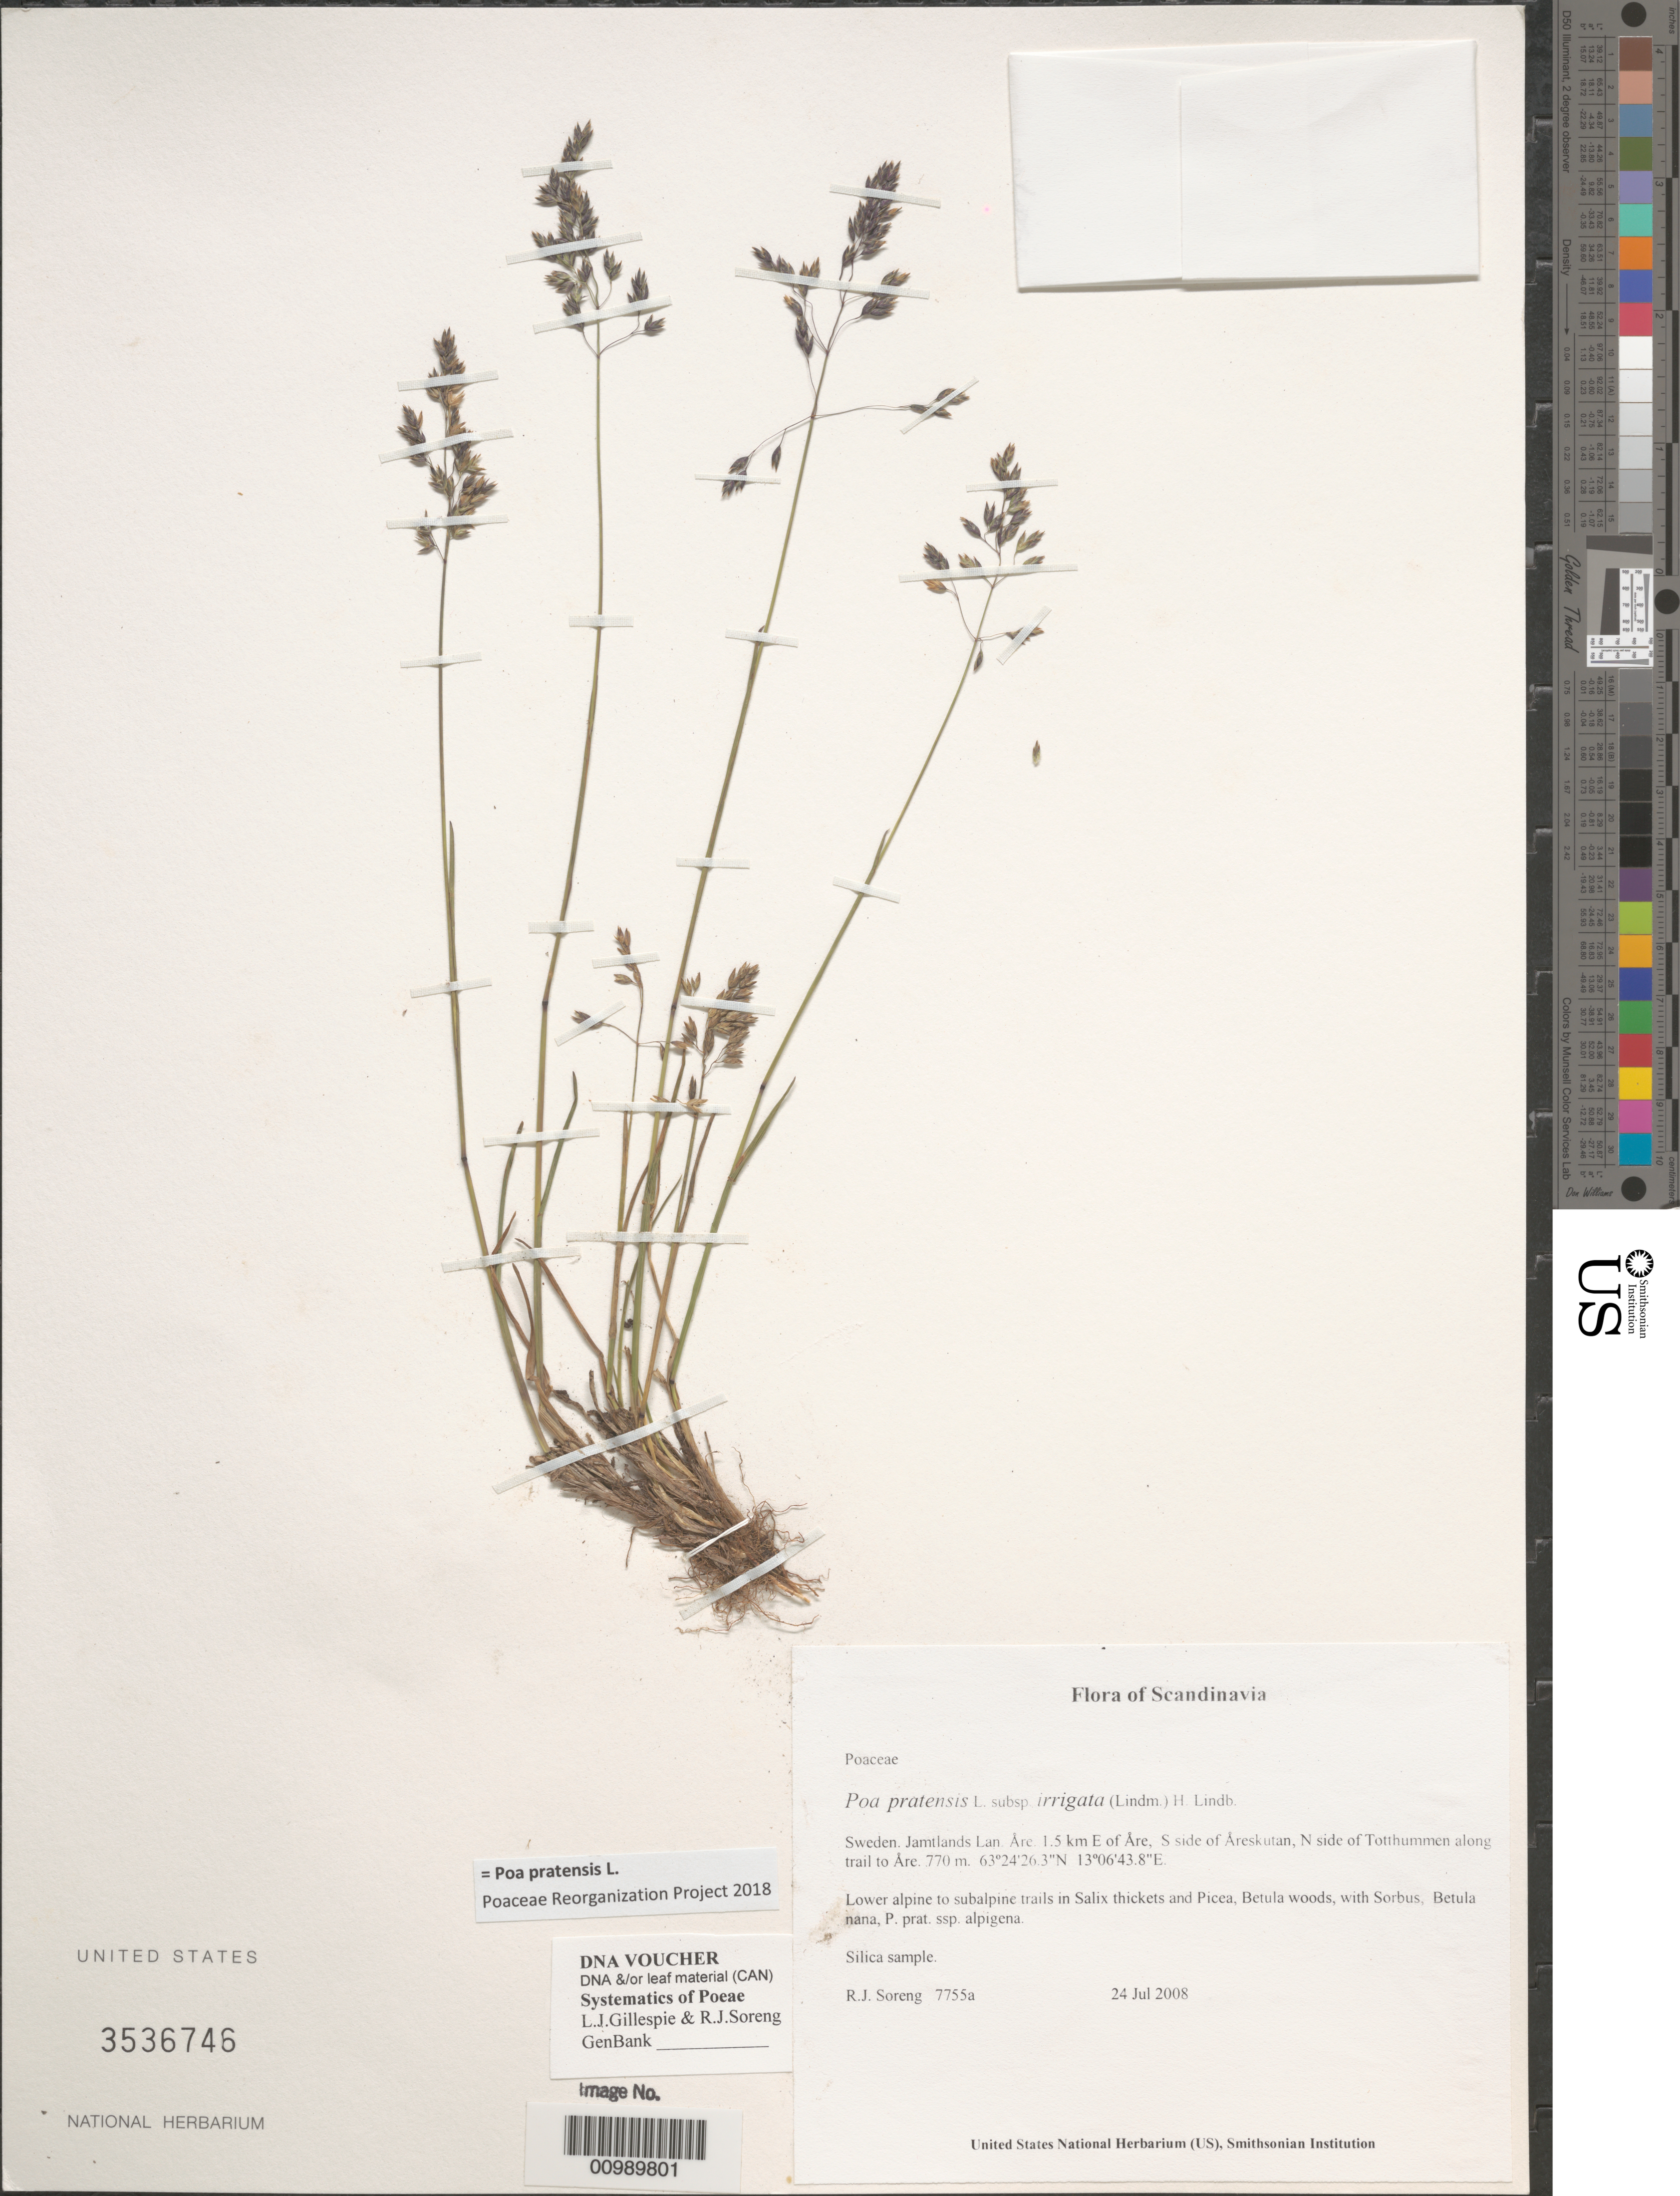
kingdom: Plantae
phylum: Tracheophyta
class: Liliopsida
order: Poales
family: Poaceae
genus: Poa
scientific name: Poa pratensis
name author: L.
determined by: Poaceae Reorganization Project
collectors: R. J. Soreng & N. L. Soreng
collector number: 7755-a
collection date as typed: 24 Jul 2008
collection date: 2008-07-24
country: Sweden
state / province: Jämtland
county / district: Åre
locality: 1.5 km E of Åre, S side of Åreskutan, N side of Totthummen along trail to Åre.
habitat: Lower alpine to subalpine trails in Salix thickets and Picea, Betula woods, with Sorbus, Betula nana, P. prat. ssp. alpigena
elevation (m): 770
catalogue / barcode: US 3536746